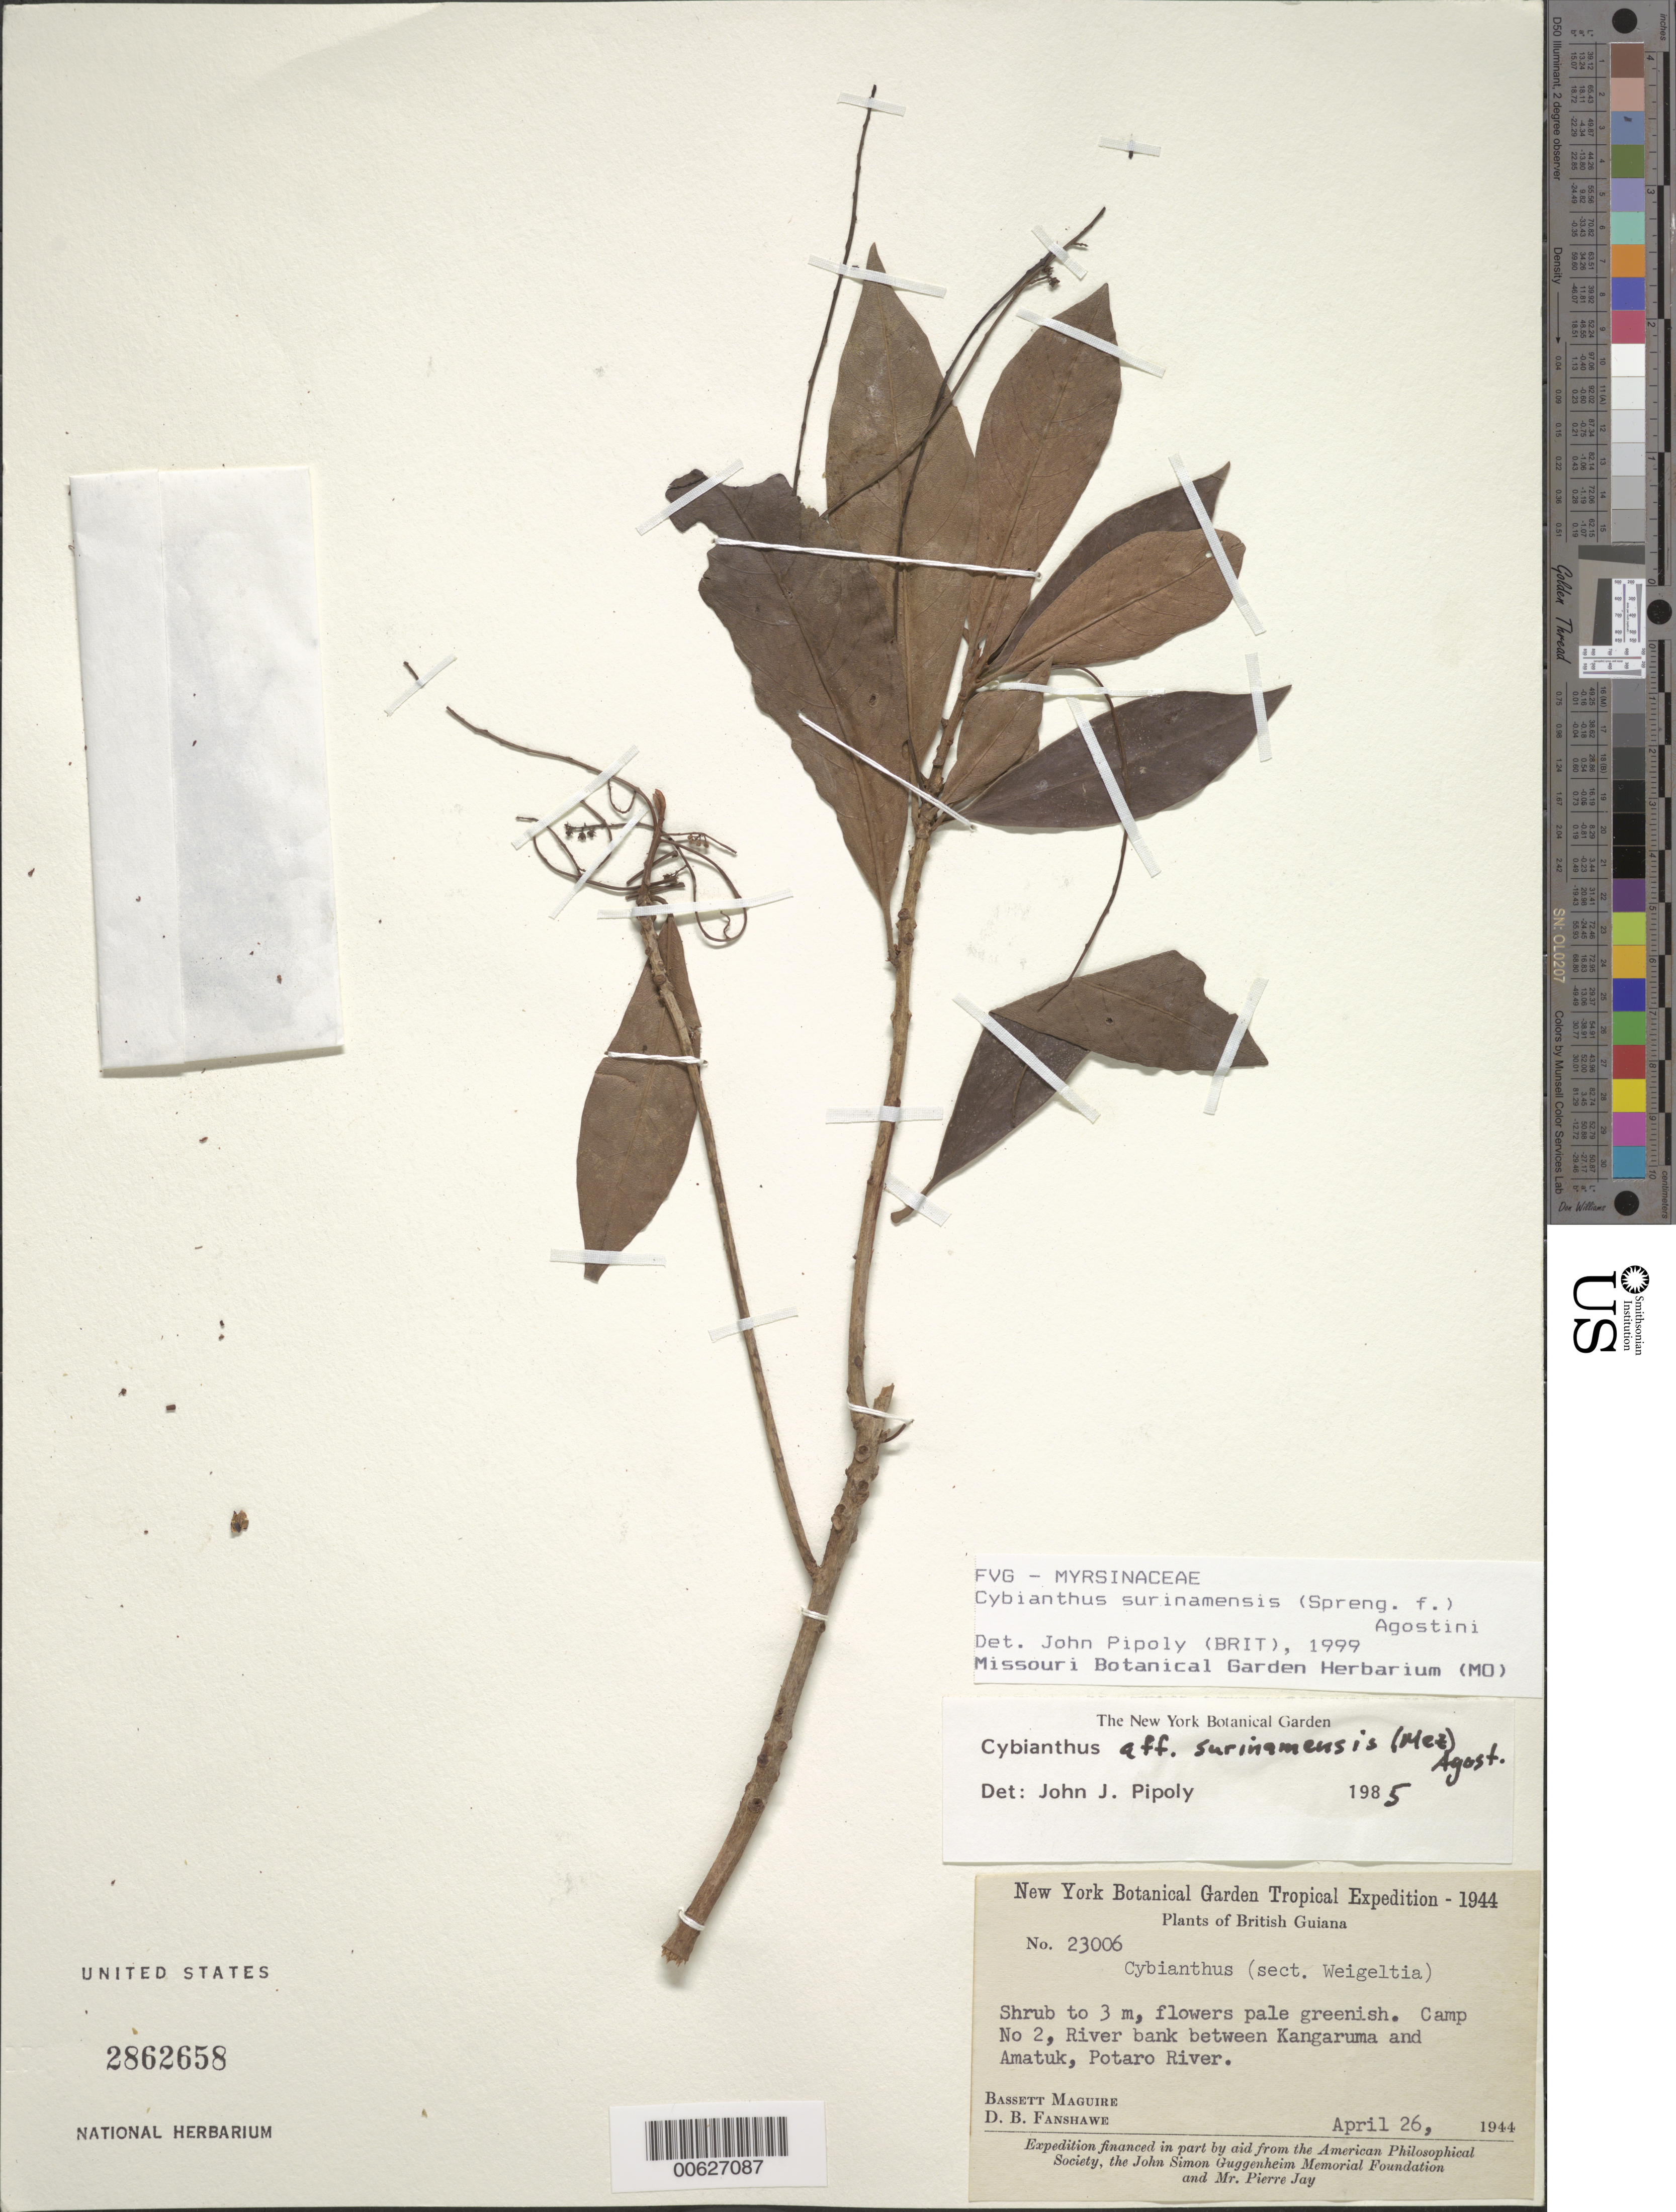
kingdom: Plantae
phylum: Tracheophyta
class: Magnoliopsida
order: Ericales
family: Primulaceae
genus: Cybianthus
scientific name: Cybianthus surinamensis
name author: (Spreng.) G. Agostini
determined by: Pipoly, J. J., III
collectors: B. Maguire & D. B. Fanshawe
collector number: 23006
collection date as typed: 26-Apr-44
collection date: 1944-04-26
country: Guyana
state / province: Potaro-Siparuni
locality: Kangaruma-Amatuk, riverbank betw., Potaro River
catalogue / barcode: US 2862658